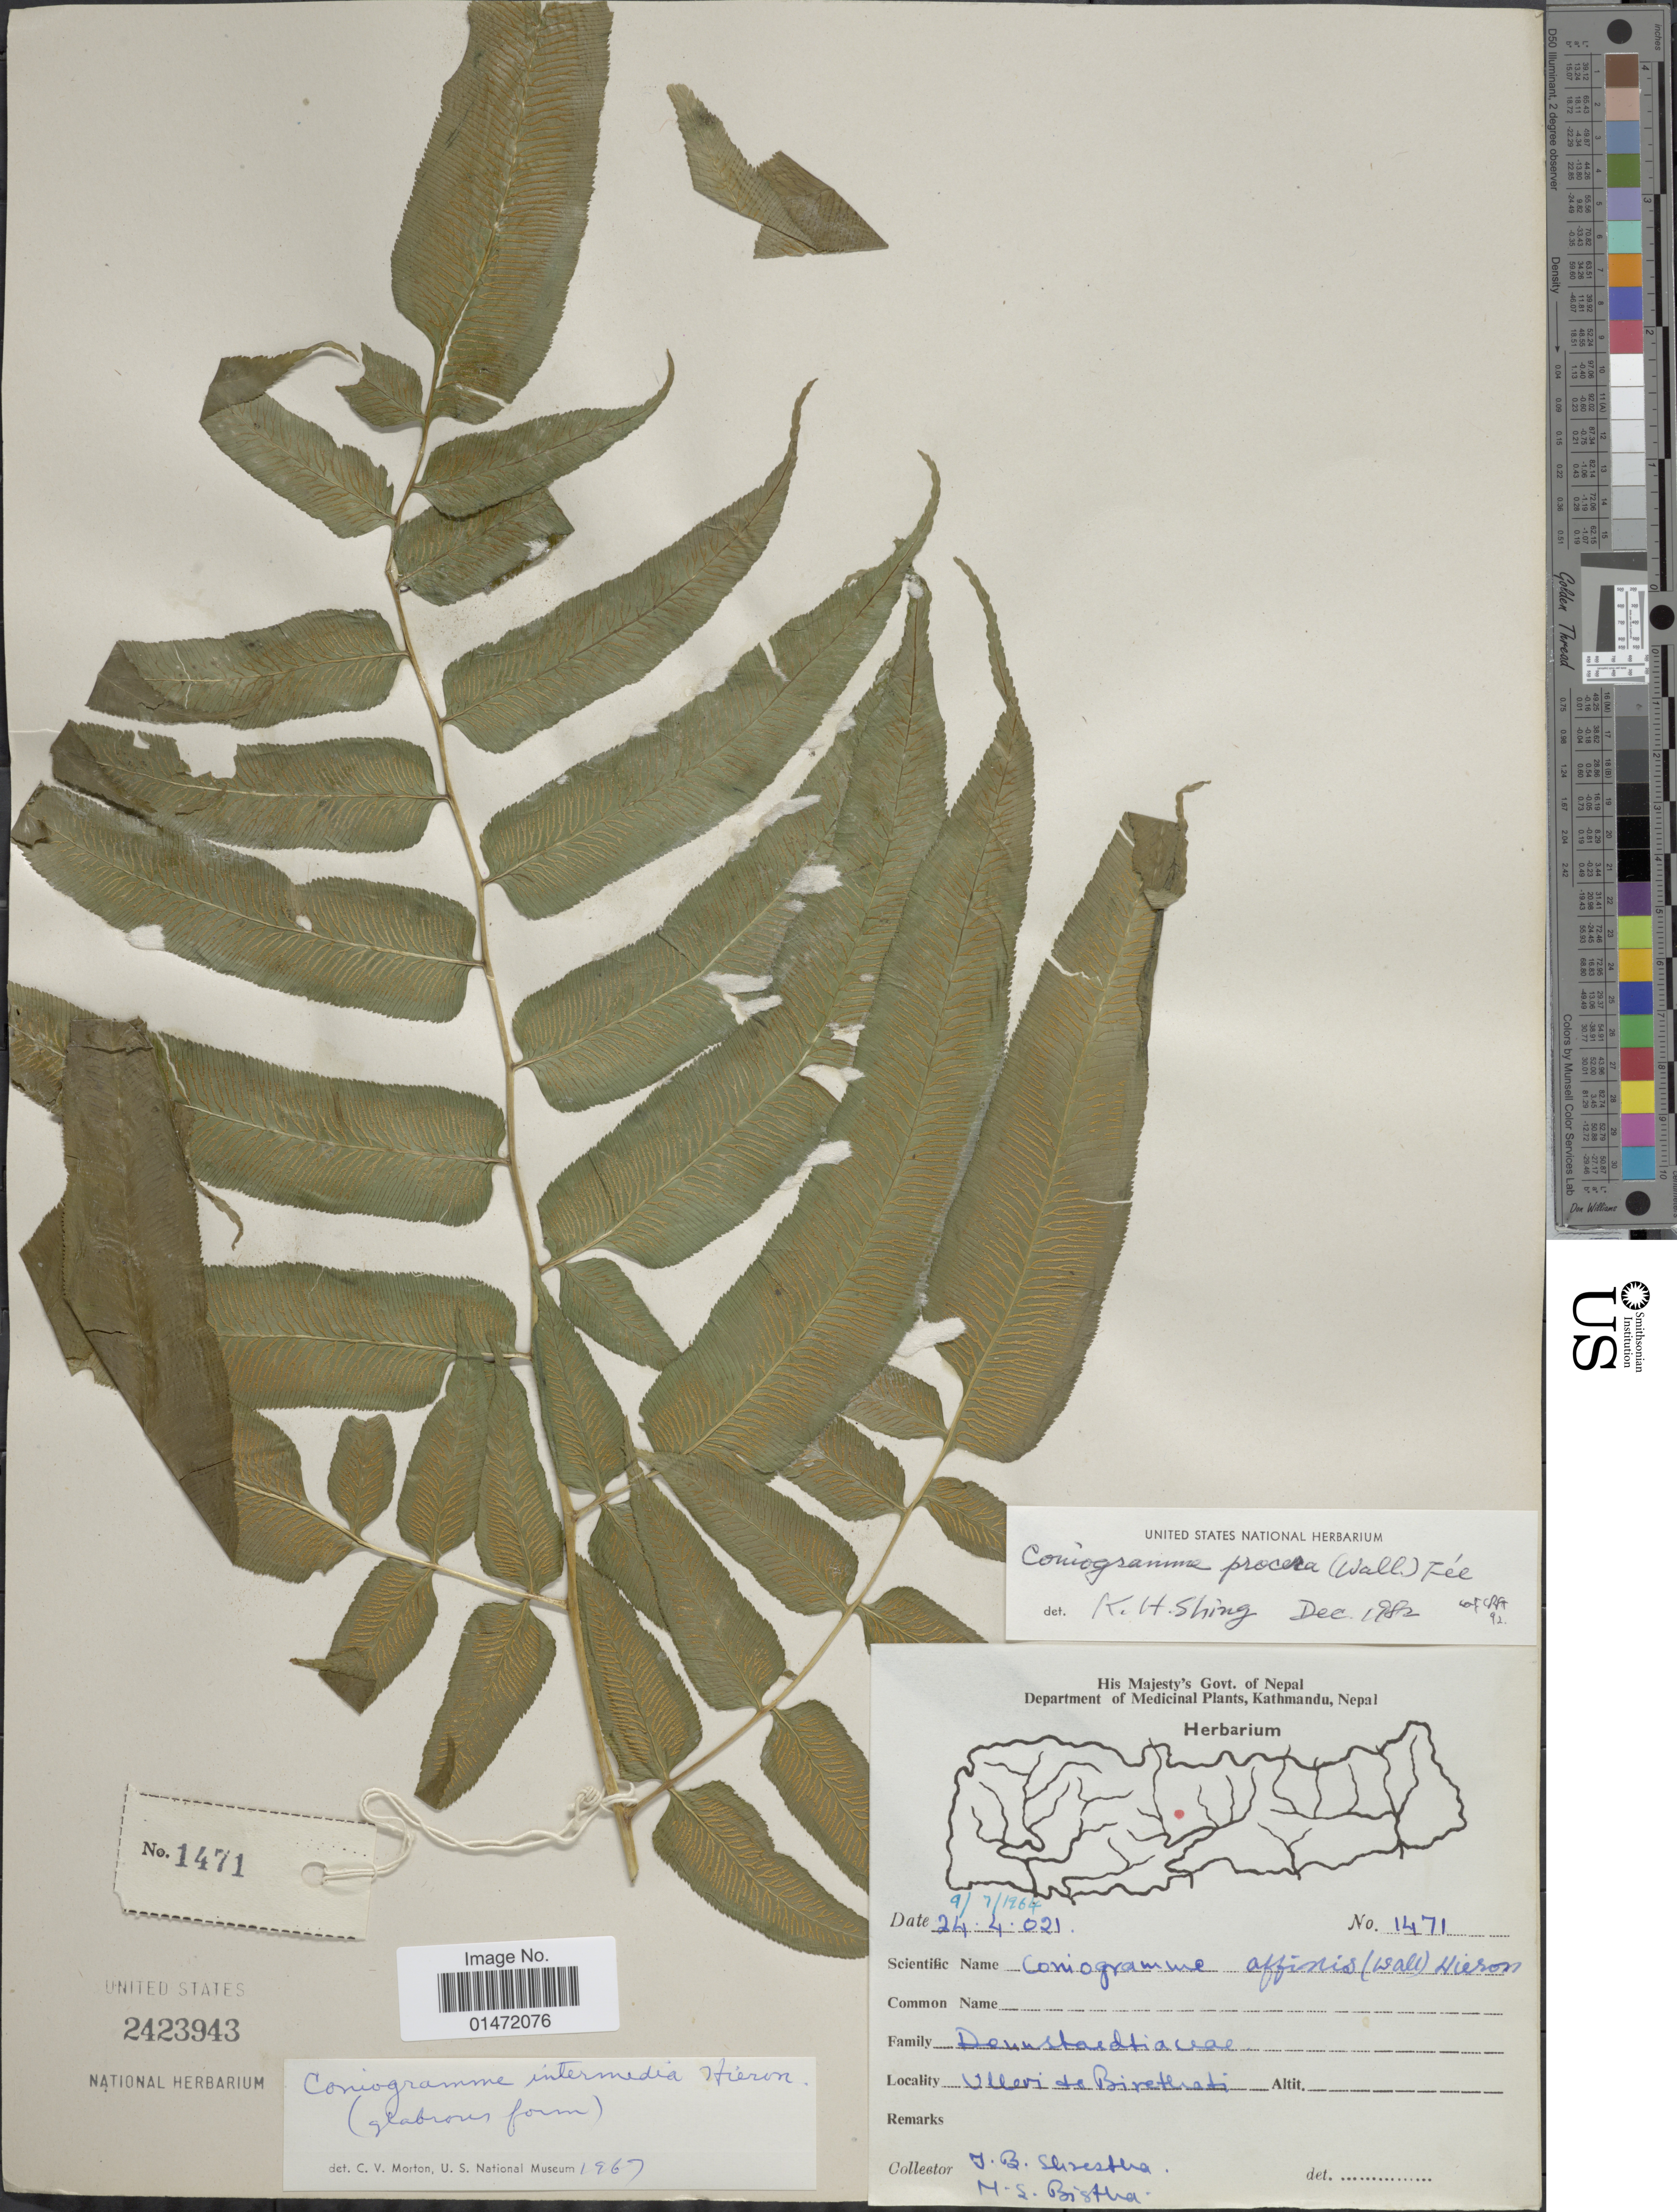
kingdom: Plantae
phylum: Tracheophyta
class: Polypodiopsida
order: Polypodiales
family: Pteridaceae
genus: Coniogramme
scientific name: Coniogramme procera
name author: (Wall.) Fée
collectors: T. B. Shrestha & M. Bistha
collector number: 1471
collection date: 1964-07-09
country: Nepal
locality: Ulleri to Birethanti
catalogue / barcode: US 2423943